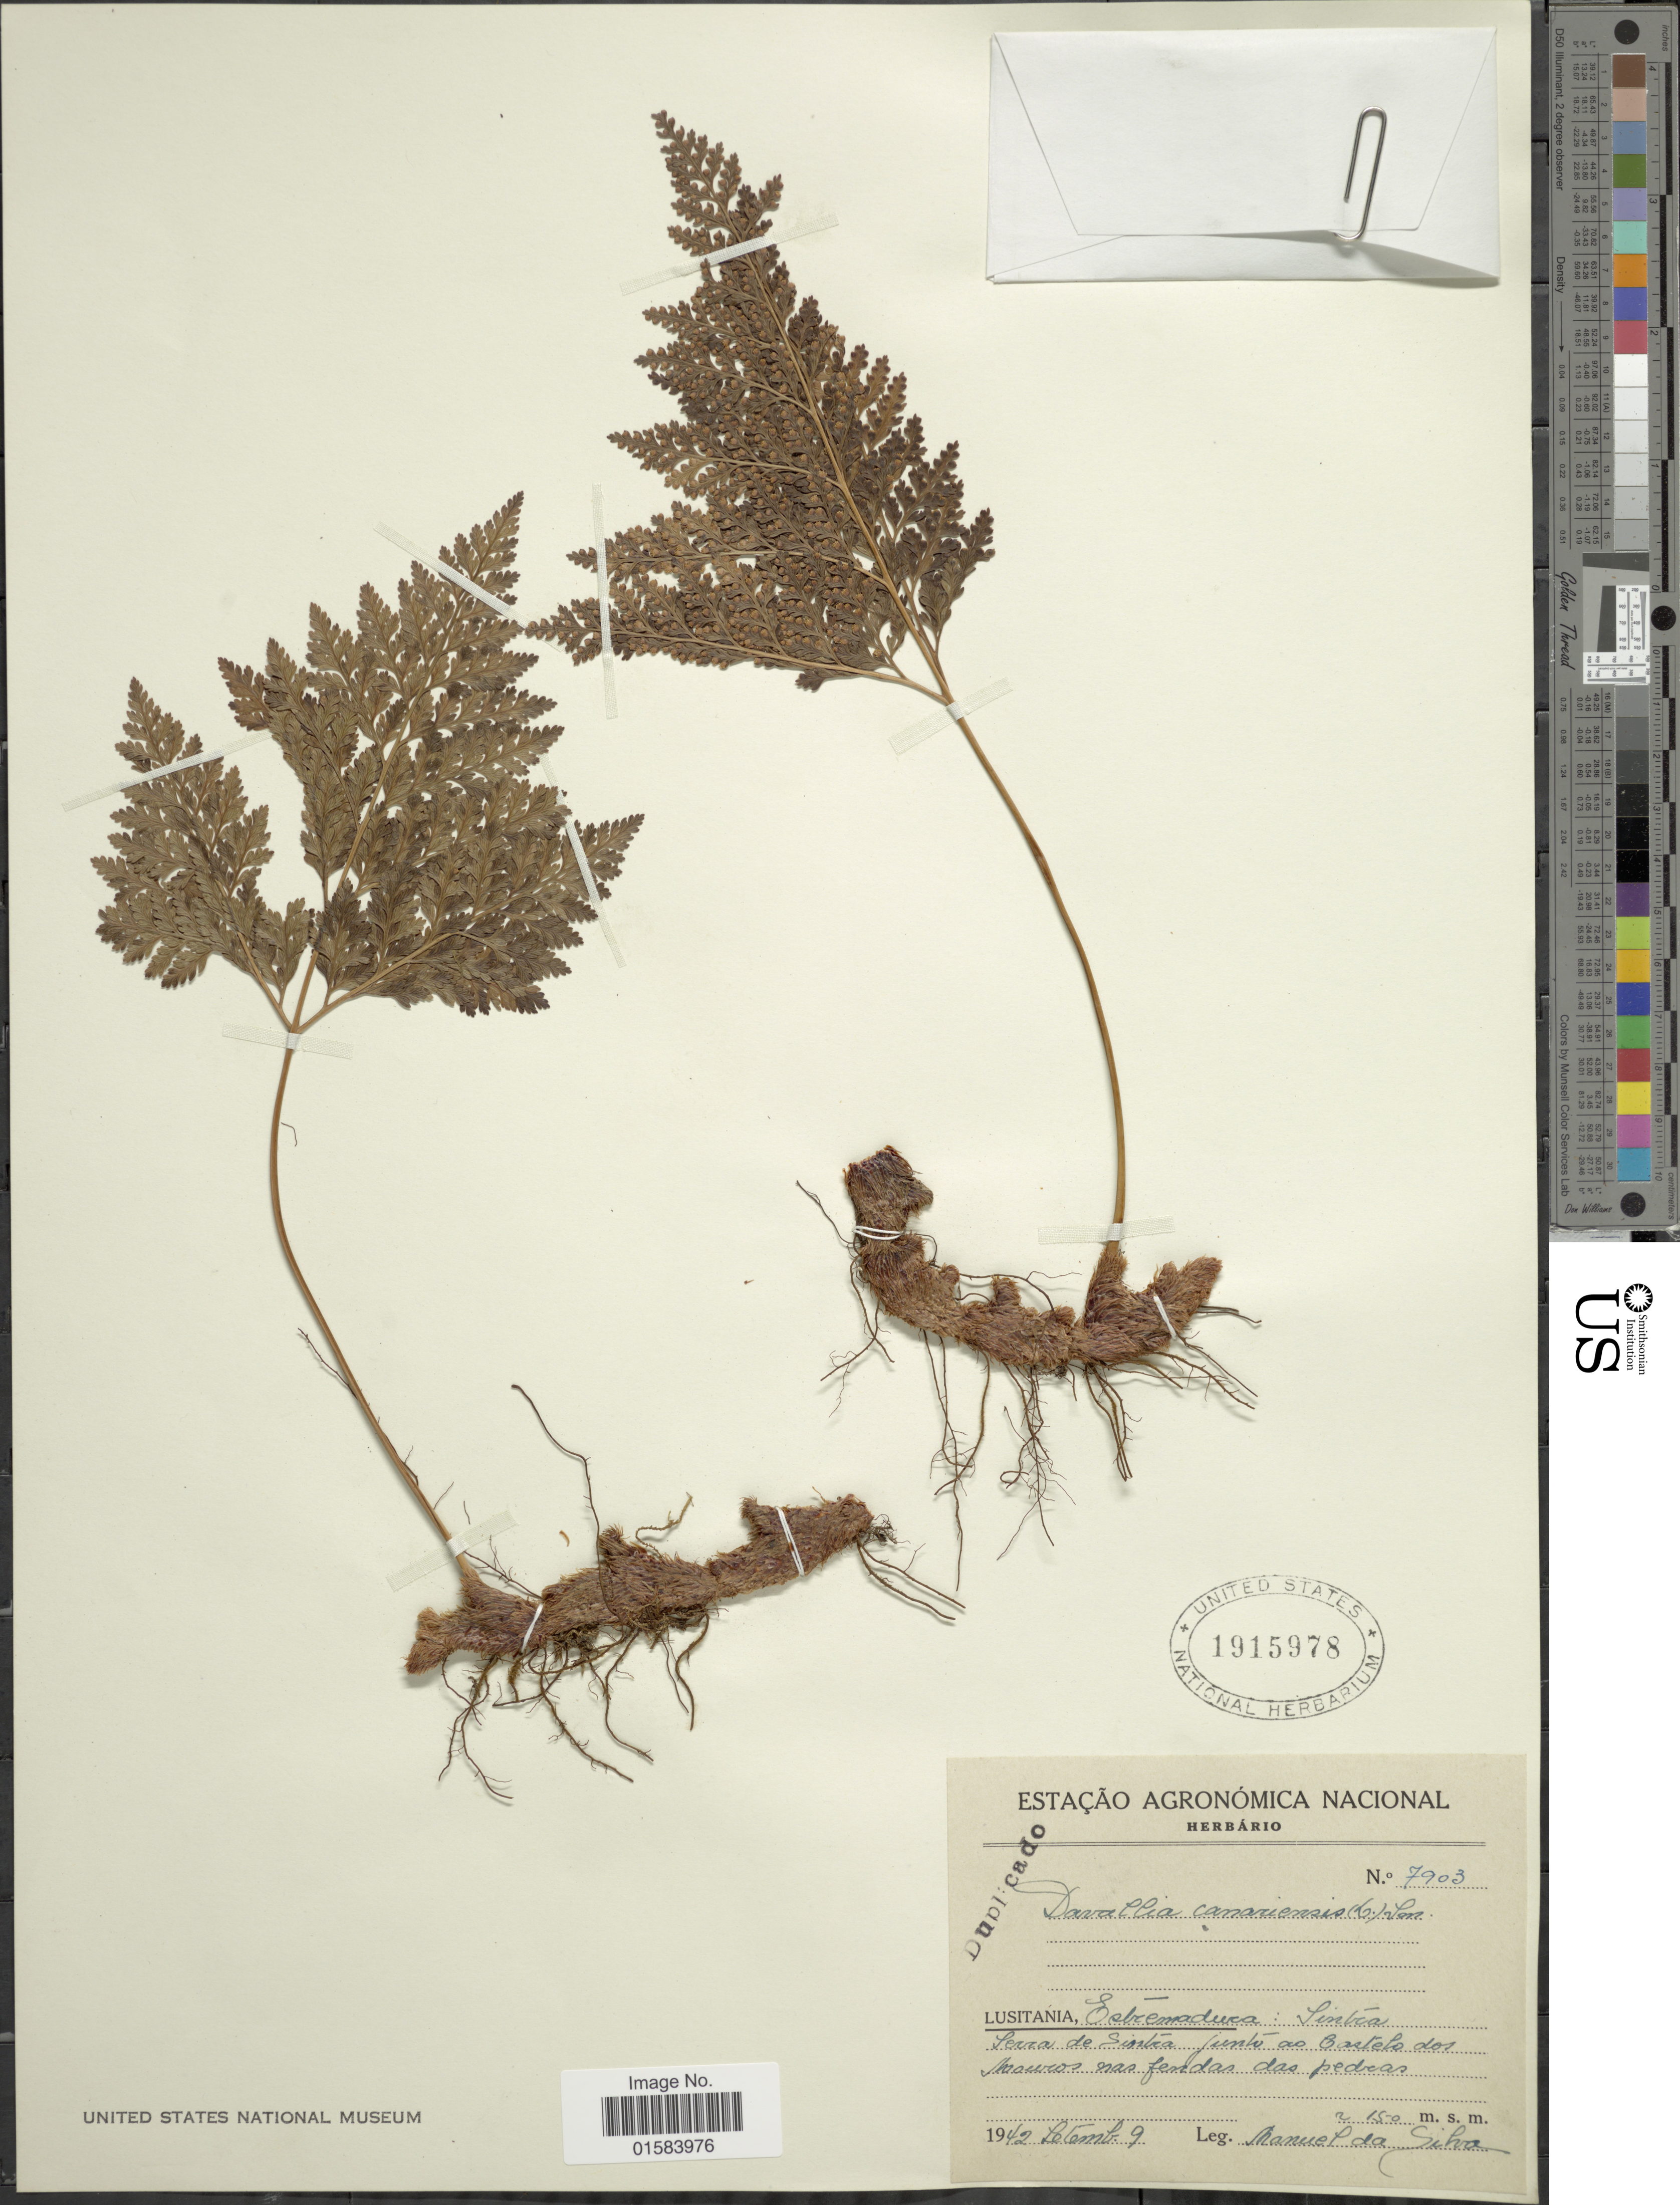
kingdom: Plantae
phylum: Tracheophyta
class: Polypodiopsida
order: Polypodiales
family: Davalliaceae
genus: Davallia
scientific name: Davallia canariensis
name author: (L.) Sm.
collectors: M. Da Silva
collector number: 7903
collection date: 1942-09-09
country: Portugal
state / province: Lisboa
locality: Lusitania, Estremadura: Sintra, Serra de Sintra junto ao Bastelo dos Nauvos nas fendas das pedras [interpreted]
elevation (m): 150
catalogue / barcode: US 1915978